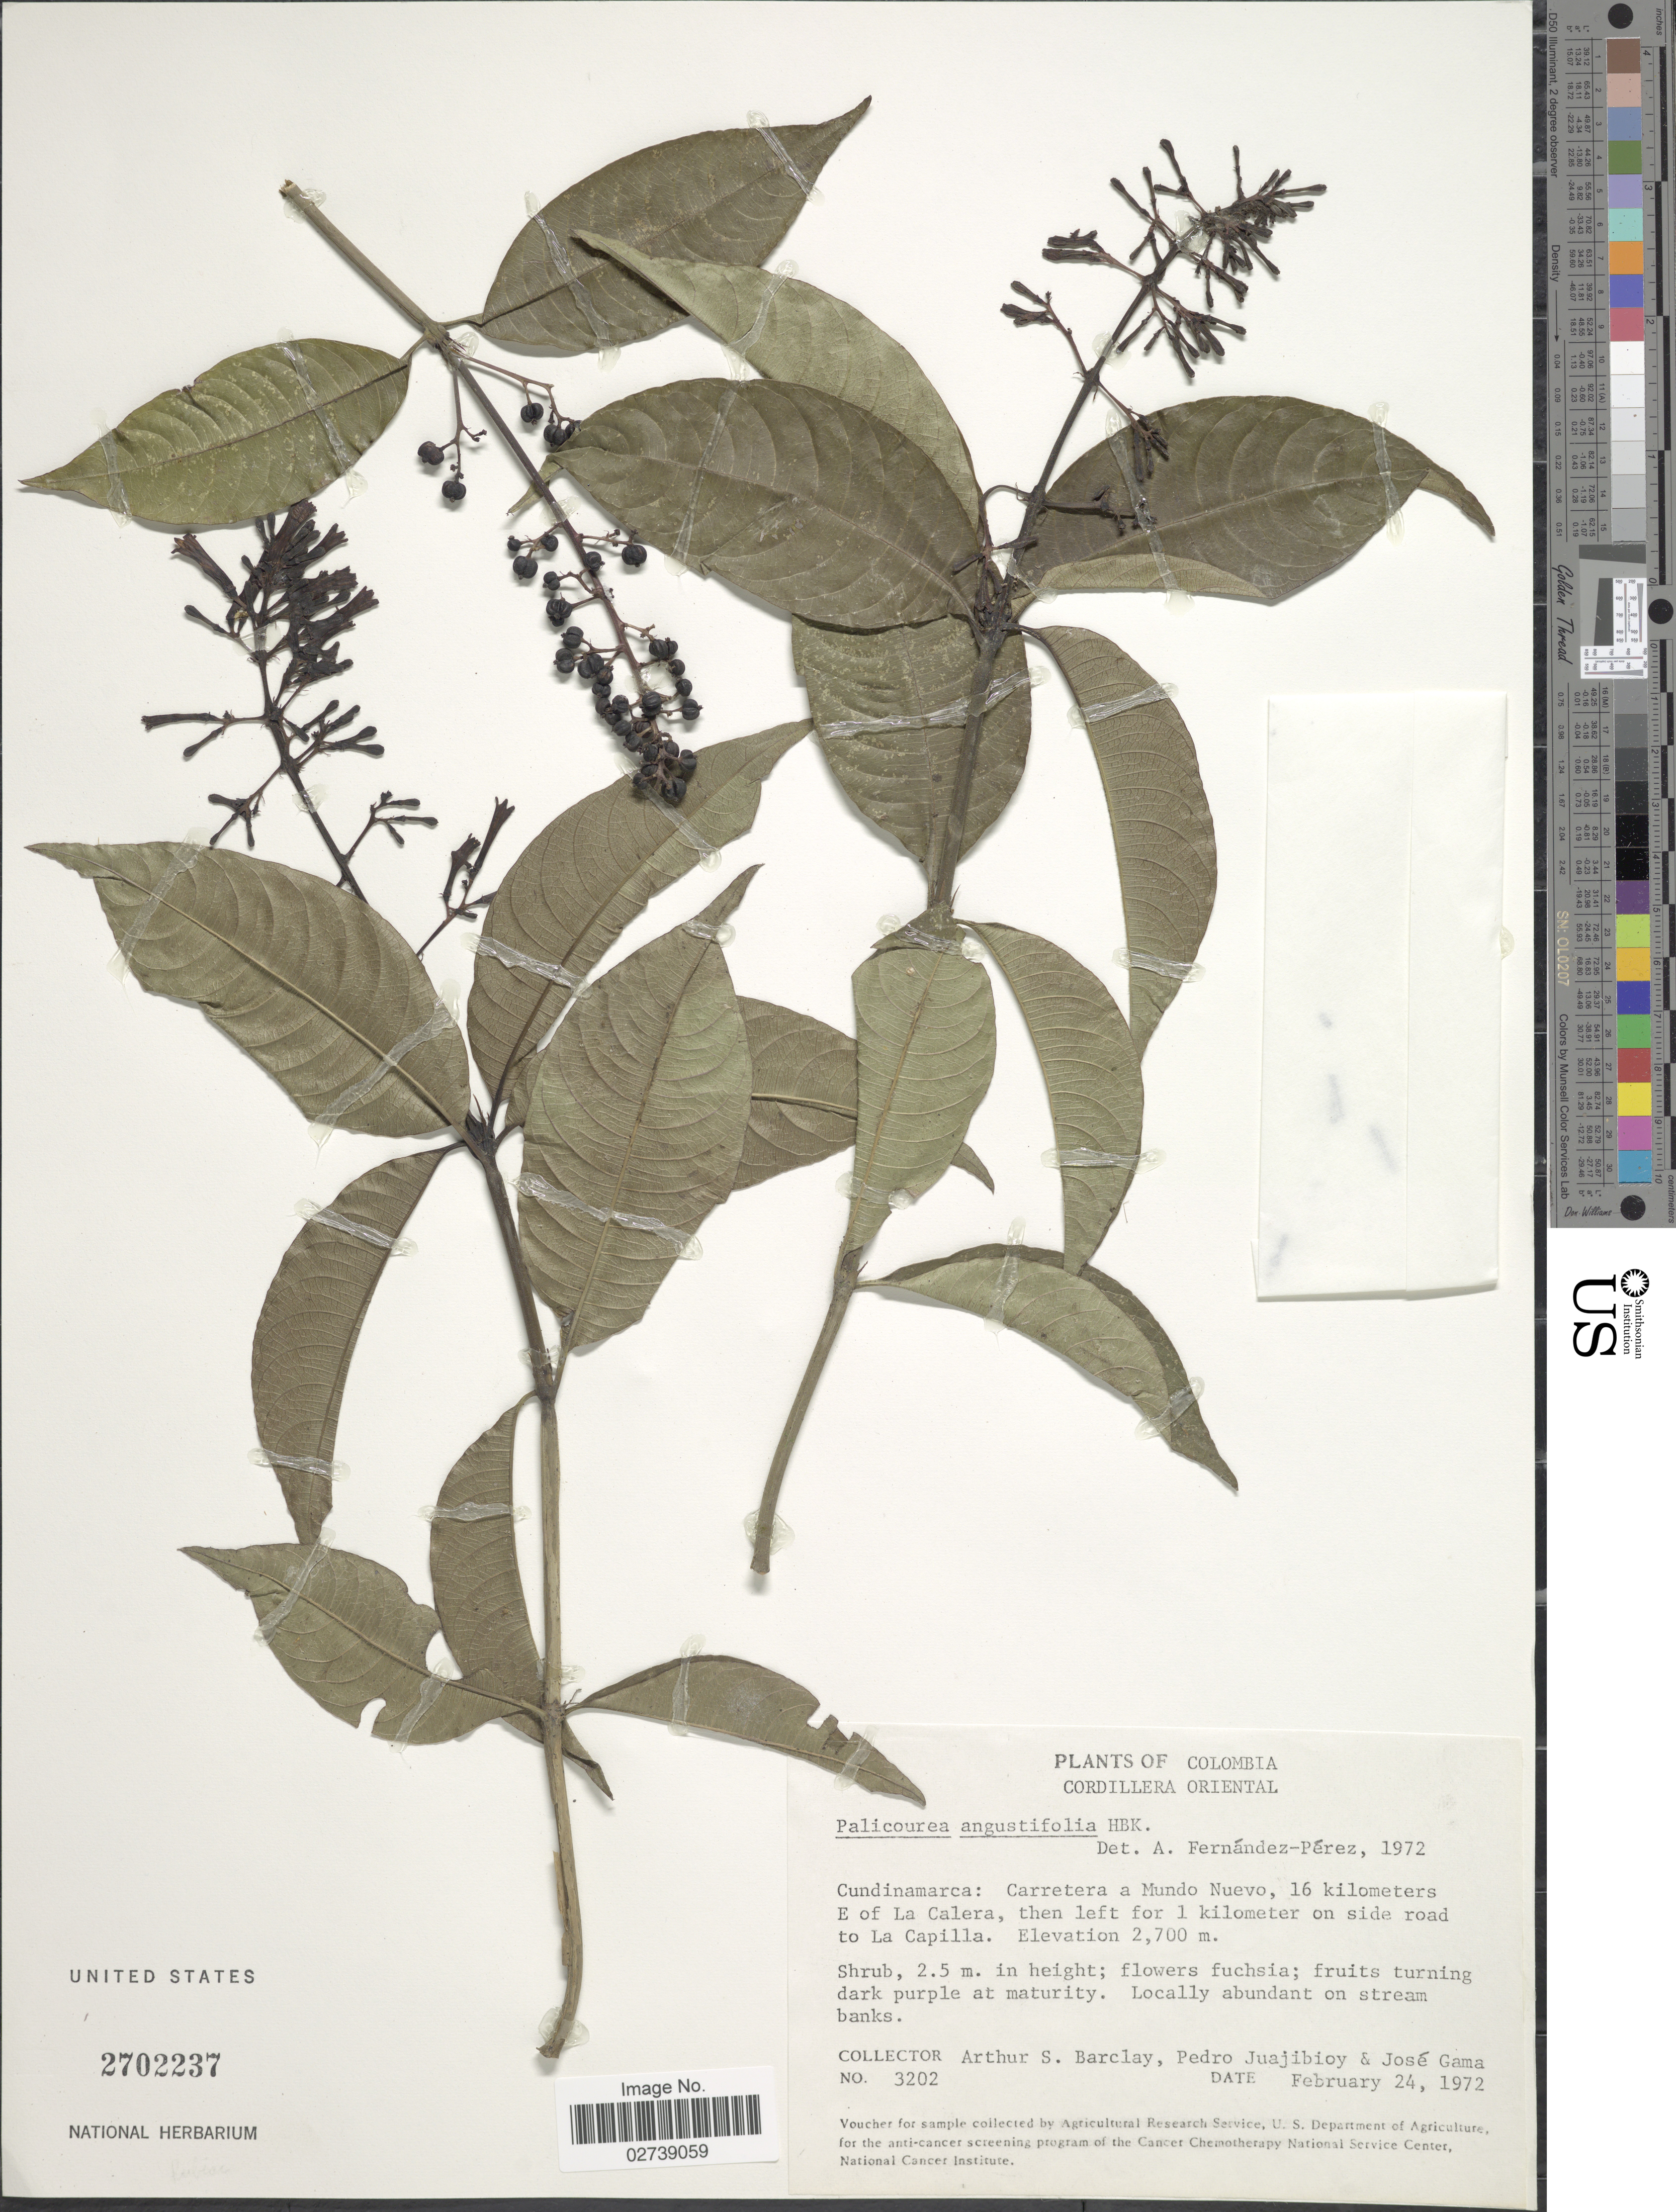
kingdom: Plantae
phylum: Tracheophyta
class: Magnoliopsida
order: Gentianales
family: Rubiaceae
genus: Palicourea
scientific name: Palicourea angustifolia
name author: Kunth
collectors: A. S. Barclay, P. Juajibioy & J. Gama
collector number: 3202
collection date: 1972-02-24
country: Colombia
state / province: Cundinamarca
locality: Cundinamarca: Carretera a Mundo Nuevo, 16 kilometers E of La Calera, the left for 1 kilometer on side road to La Capilla.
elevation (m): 2700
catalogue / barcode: US 2702237